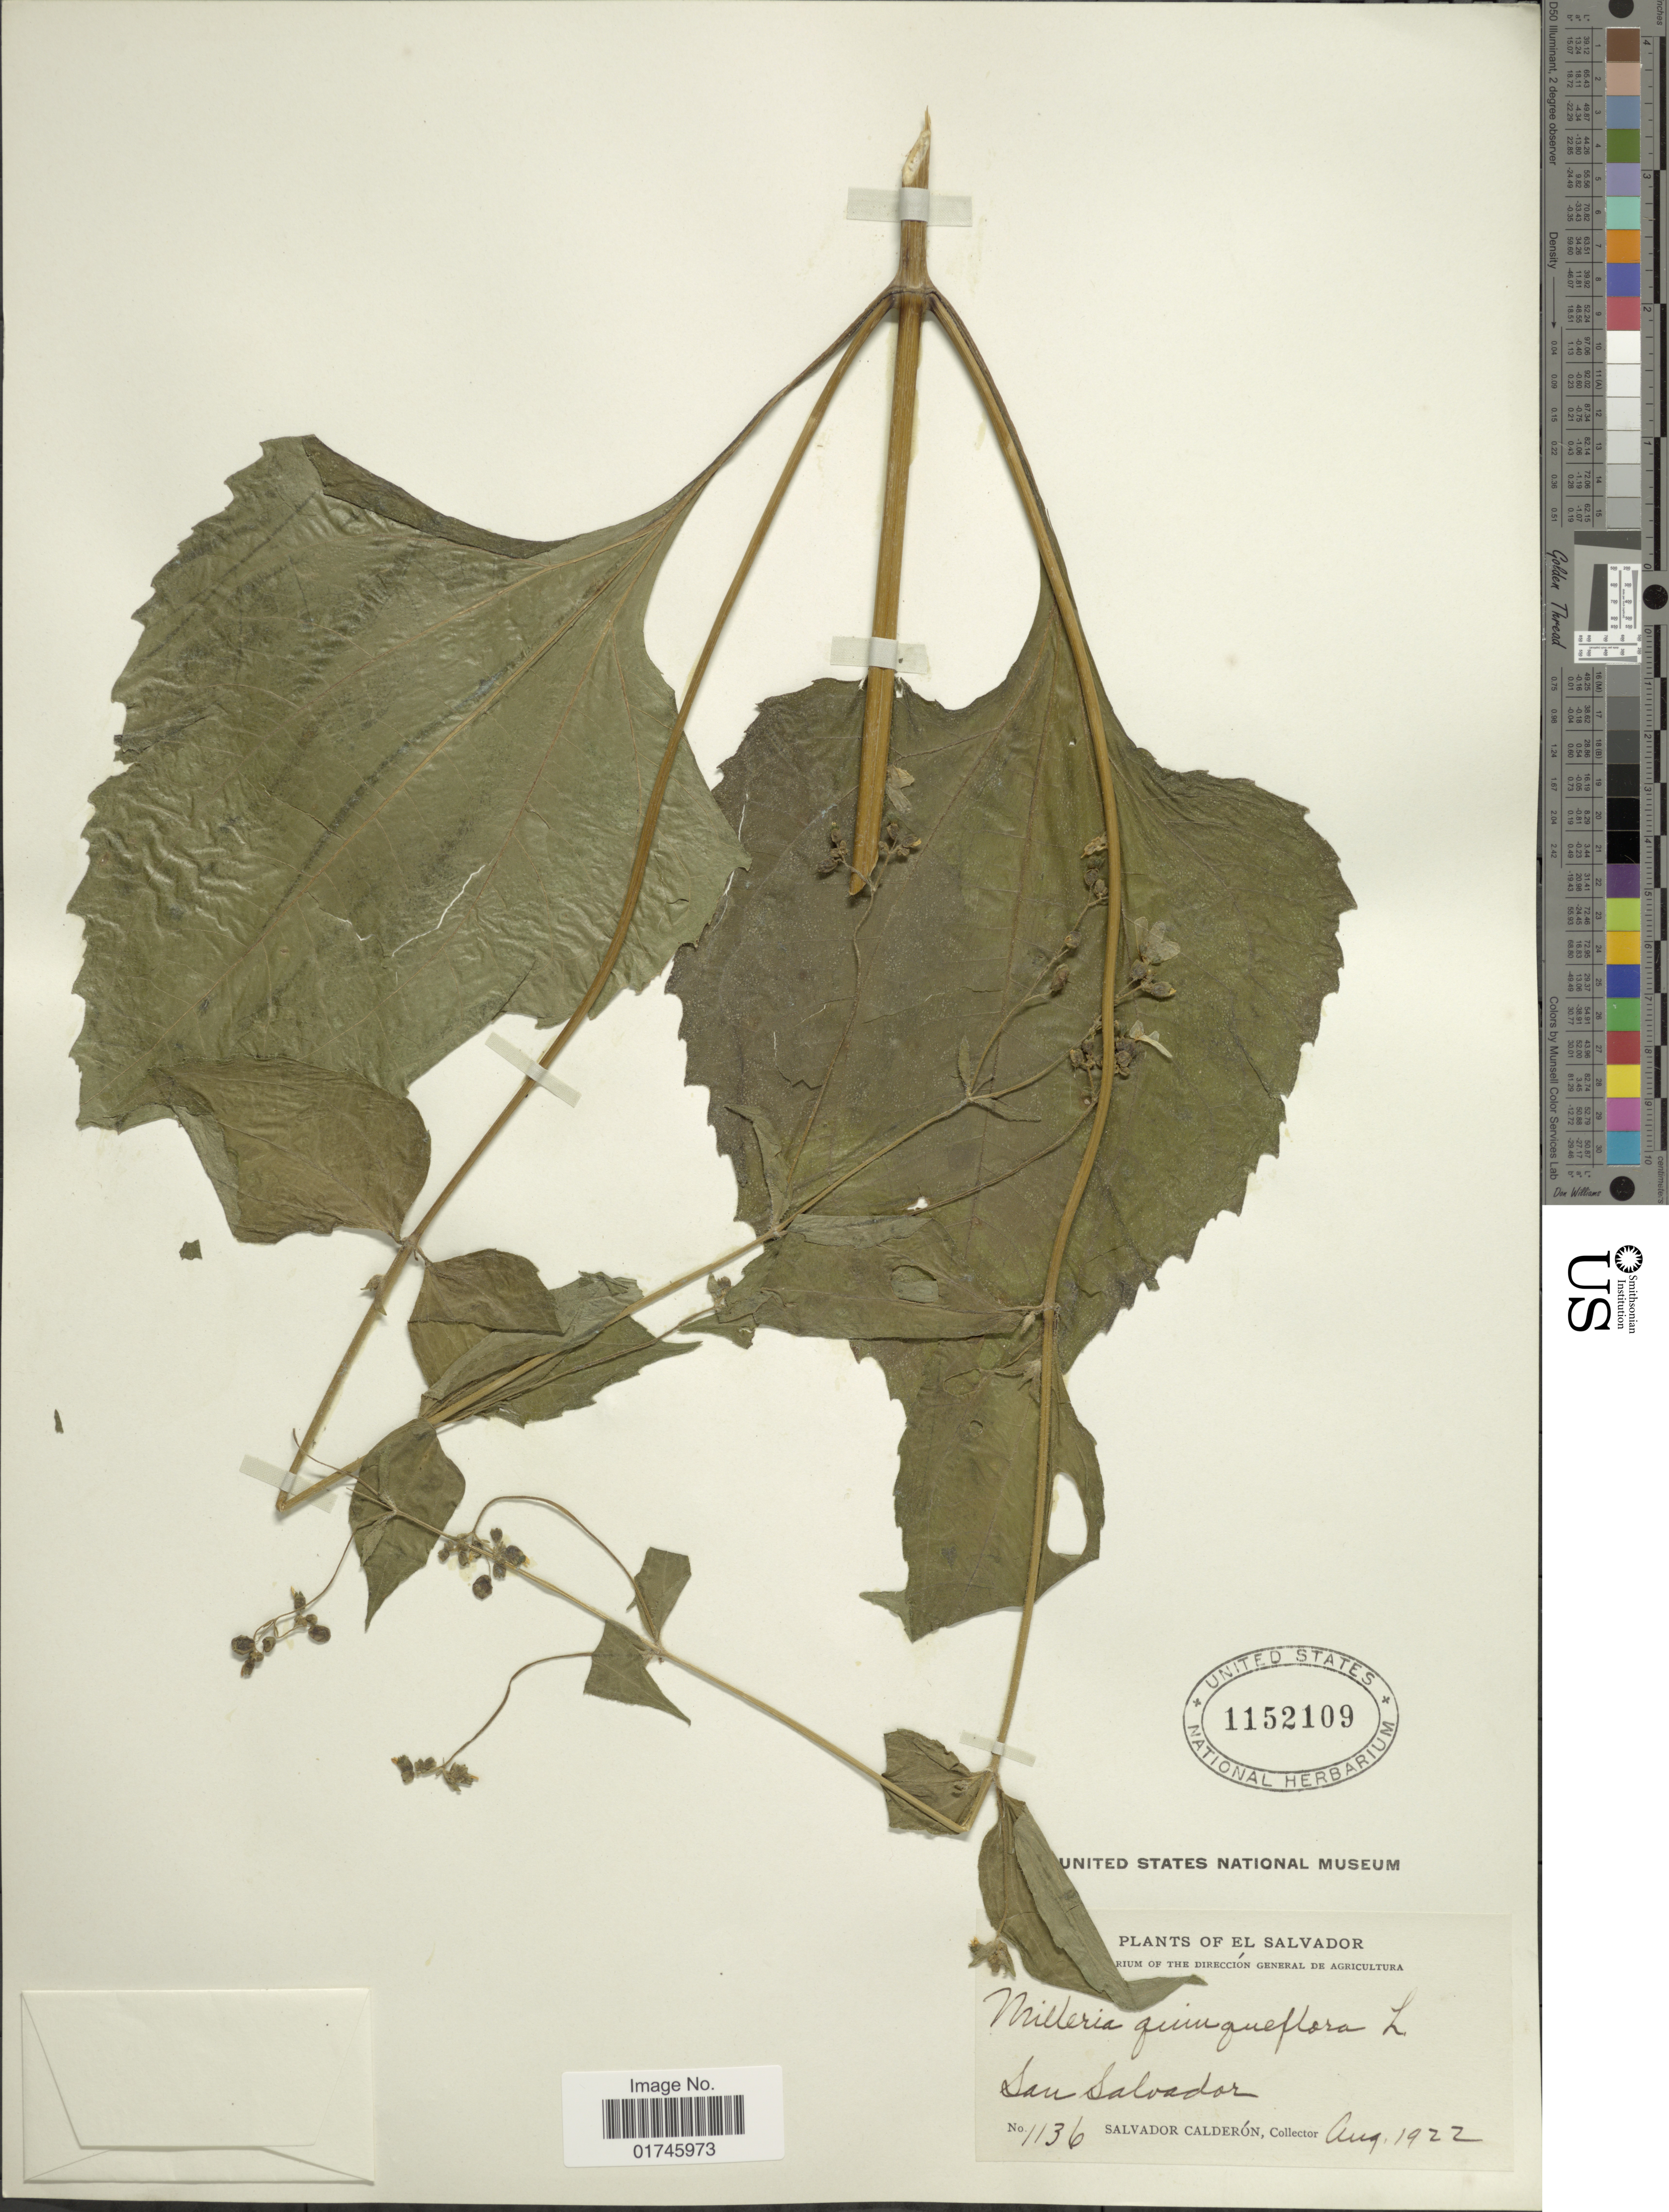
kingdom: Plantae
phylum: Tracheophyta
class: Magnoliopsida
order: Asterales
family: Asteraceae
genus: Milleria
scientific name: Milleria quinqueflora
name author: L.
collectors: S. Calderón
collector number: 1136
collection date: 1922-08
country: El Salvador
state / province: San Salvador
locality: San Salvador, El Salvador.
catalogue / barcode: US 1152109